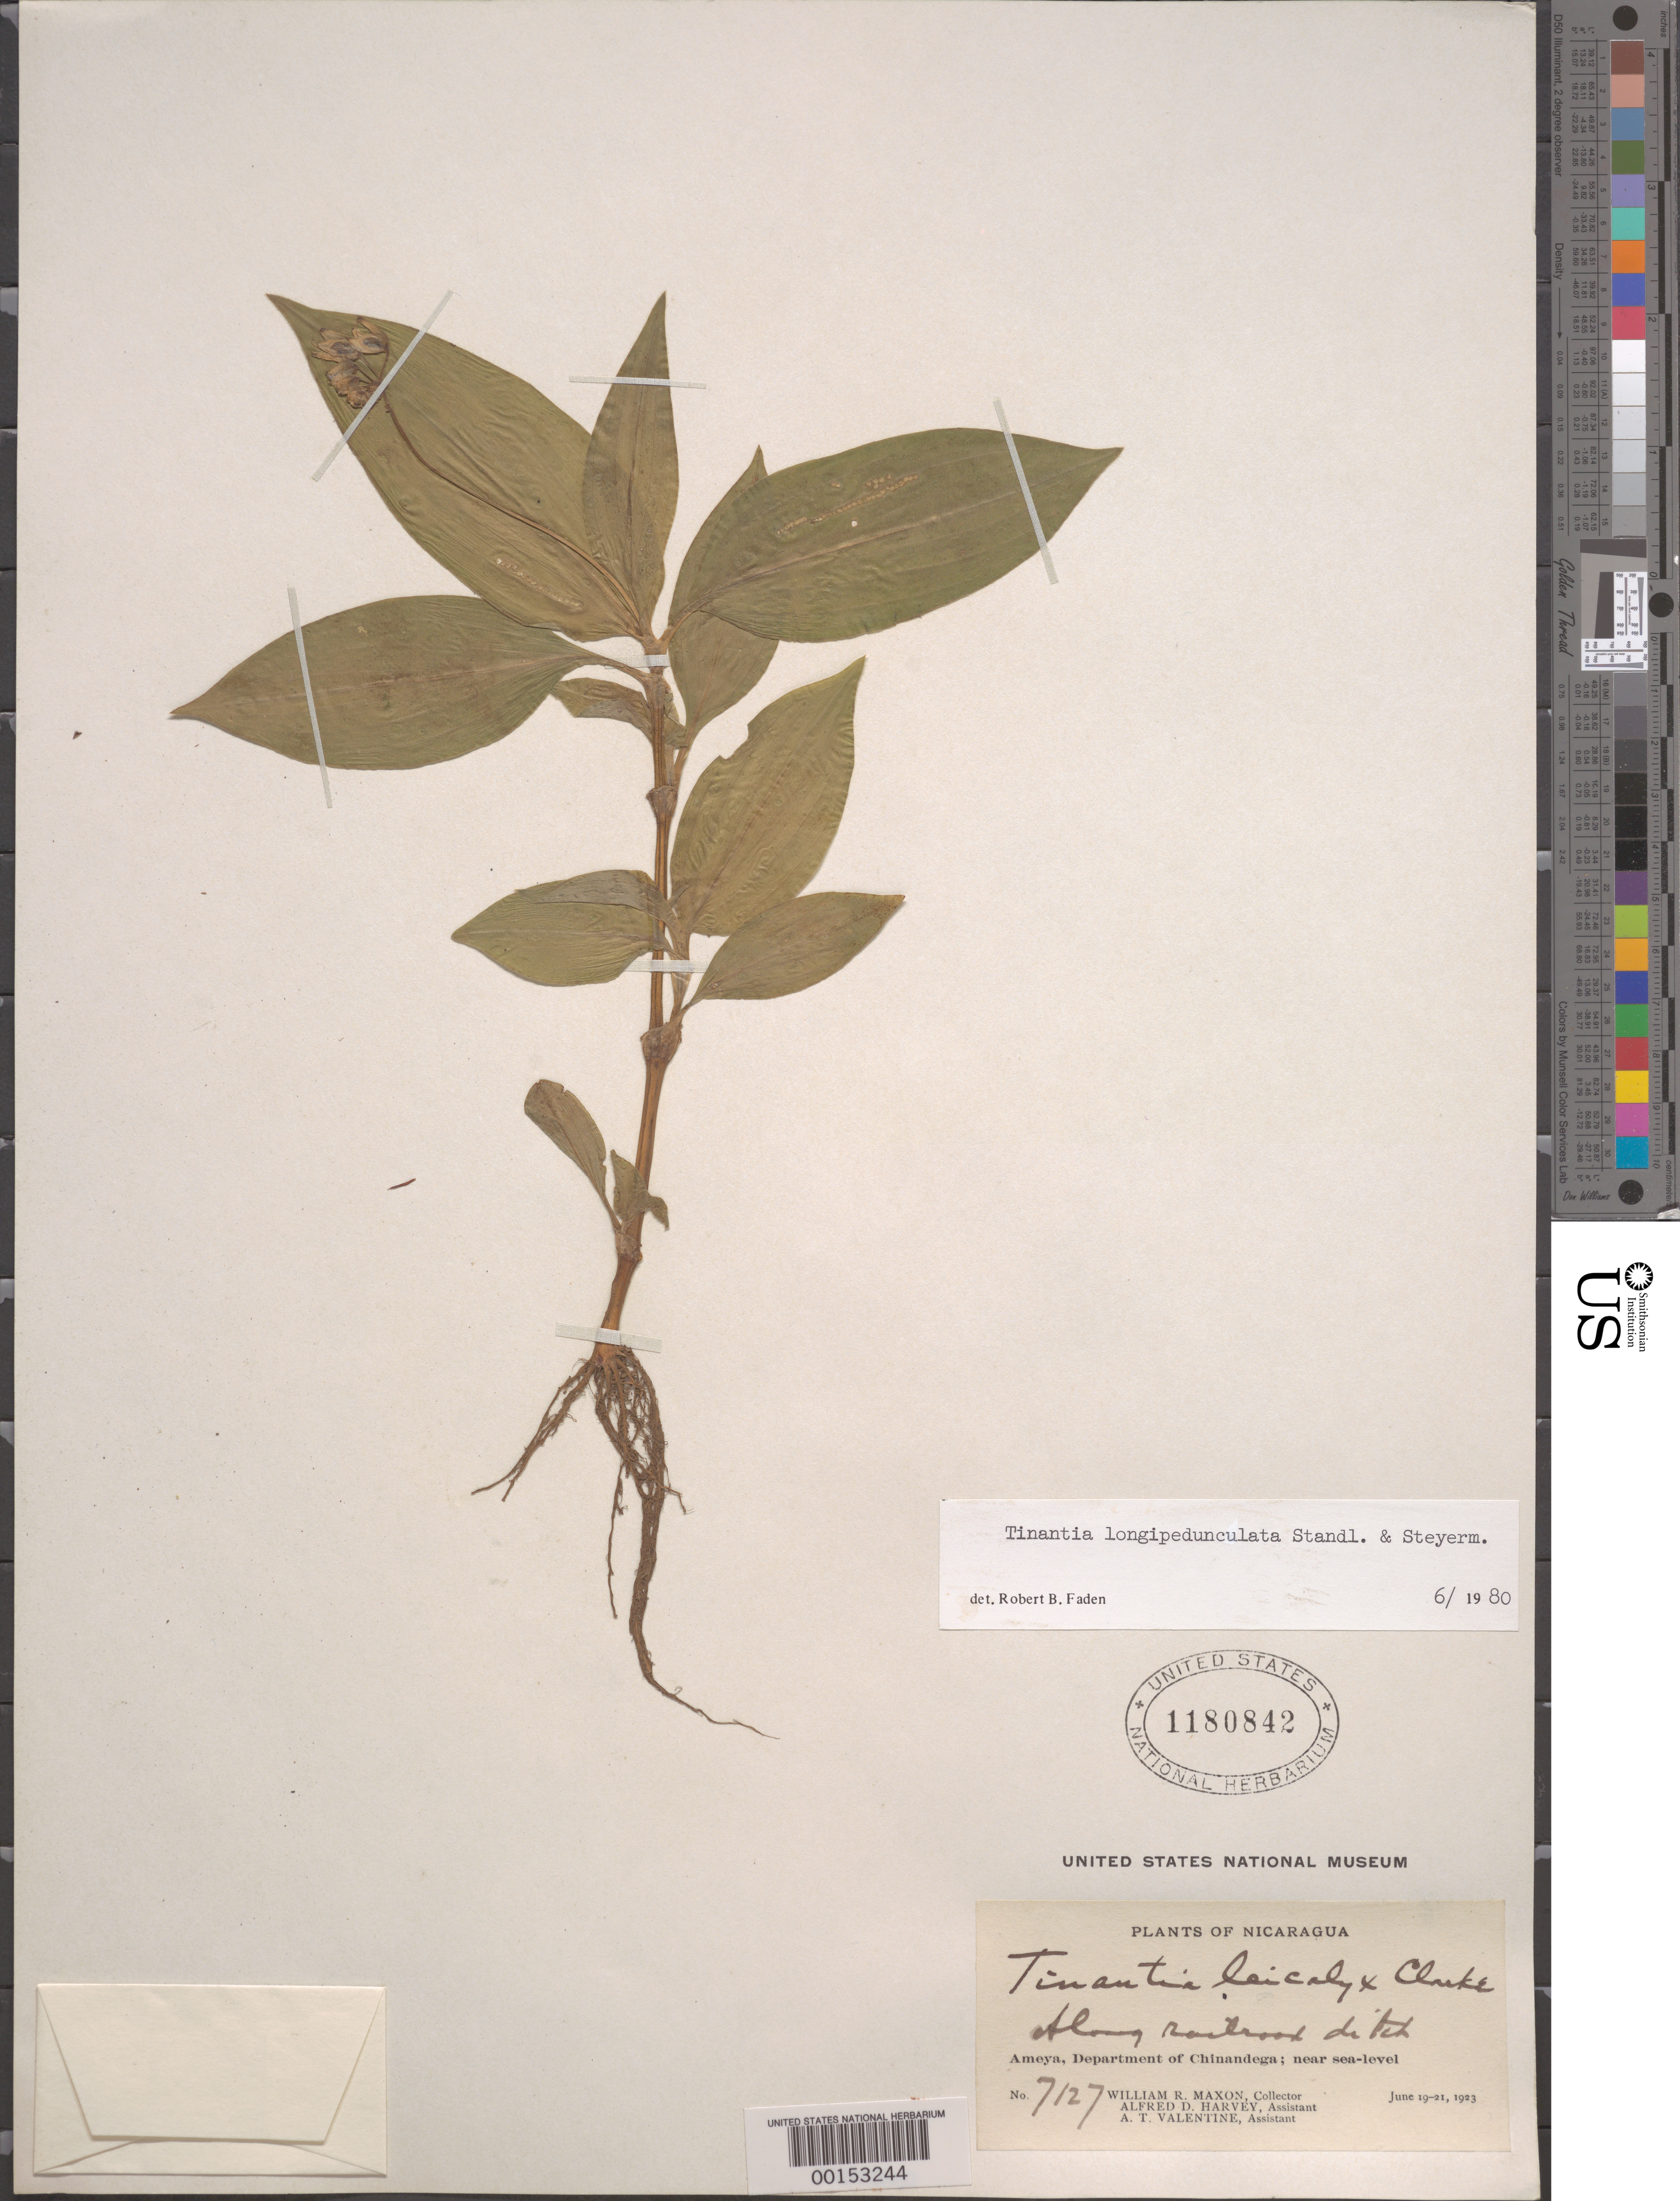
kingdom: Plantae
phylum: Tracheophyta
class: Liliopsida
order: Commelinales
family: Commelinaceae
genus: Tinantia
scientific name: Tinantia longipedunculata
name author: Standl. & Steyerm.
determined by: Faden, Robert B., (US), Smithsonian Institution - National Museum of Natural History (UNITED STATES)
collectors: W. R. Maxon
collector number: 7127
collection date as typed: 19 Jun 1923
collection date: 1923-06-19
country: Nicaragua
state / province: Chinandega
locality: Ameya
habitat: Railroad ditch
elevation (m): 1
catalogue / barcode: US 1180842